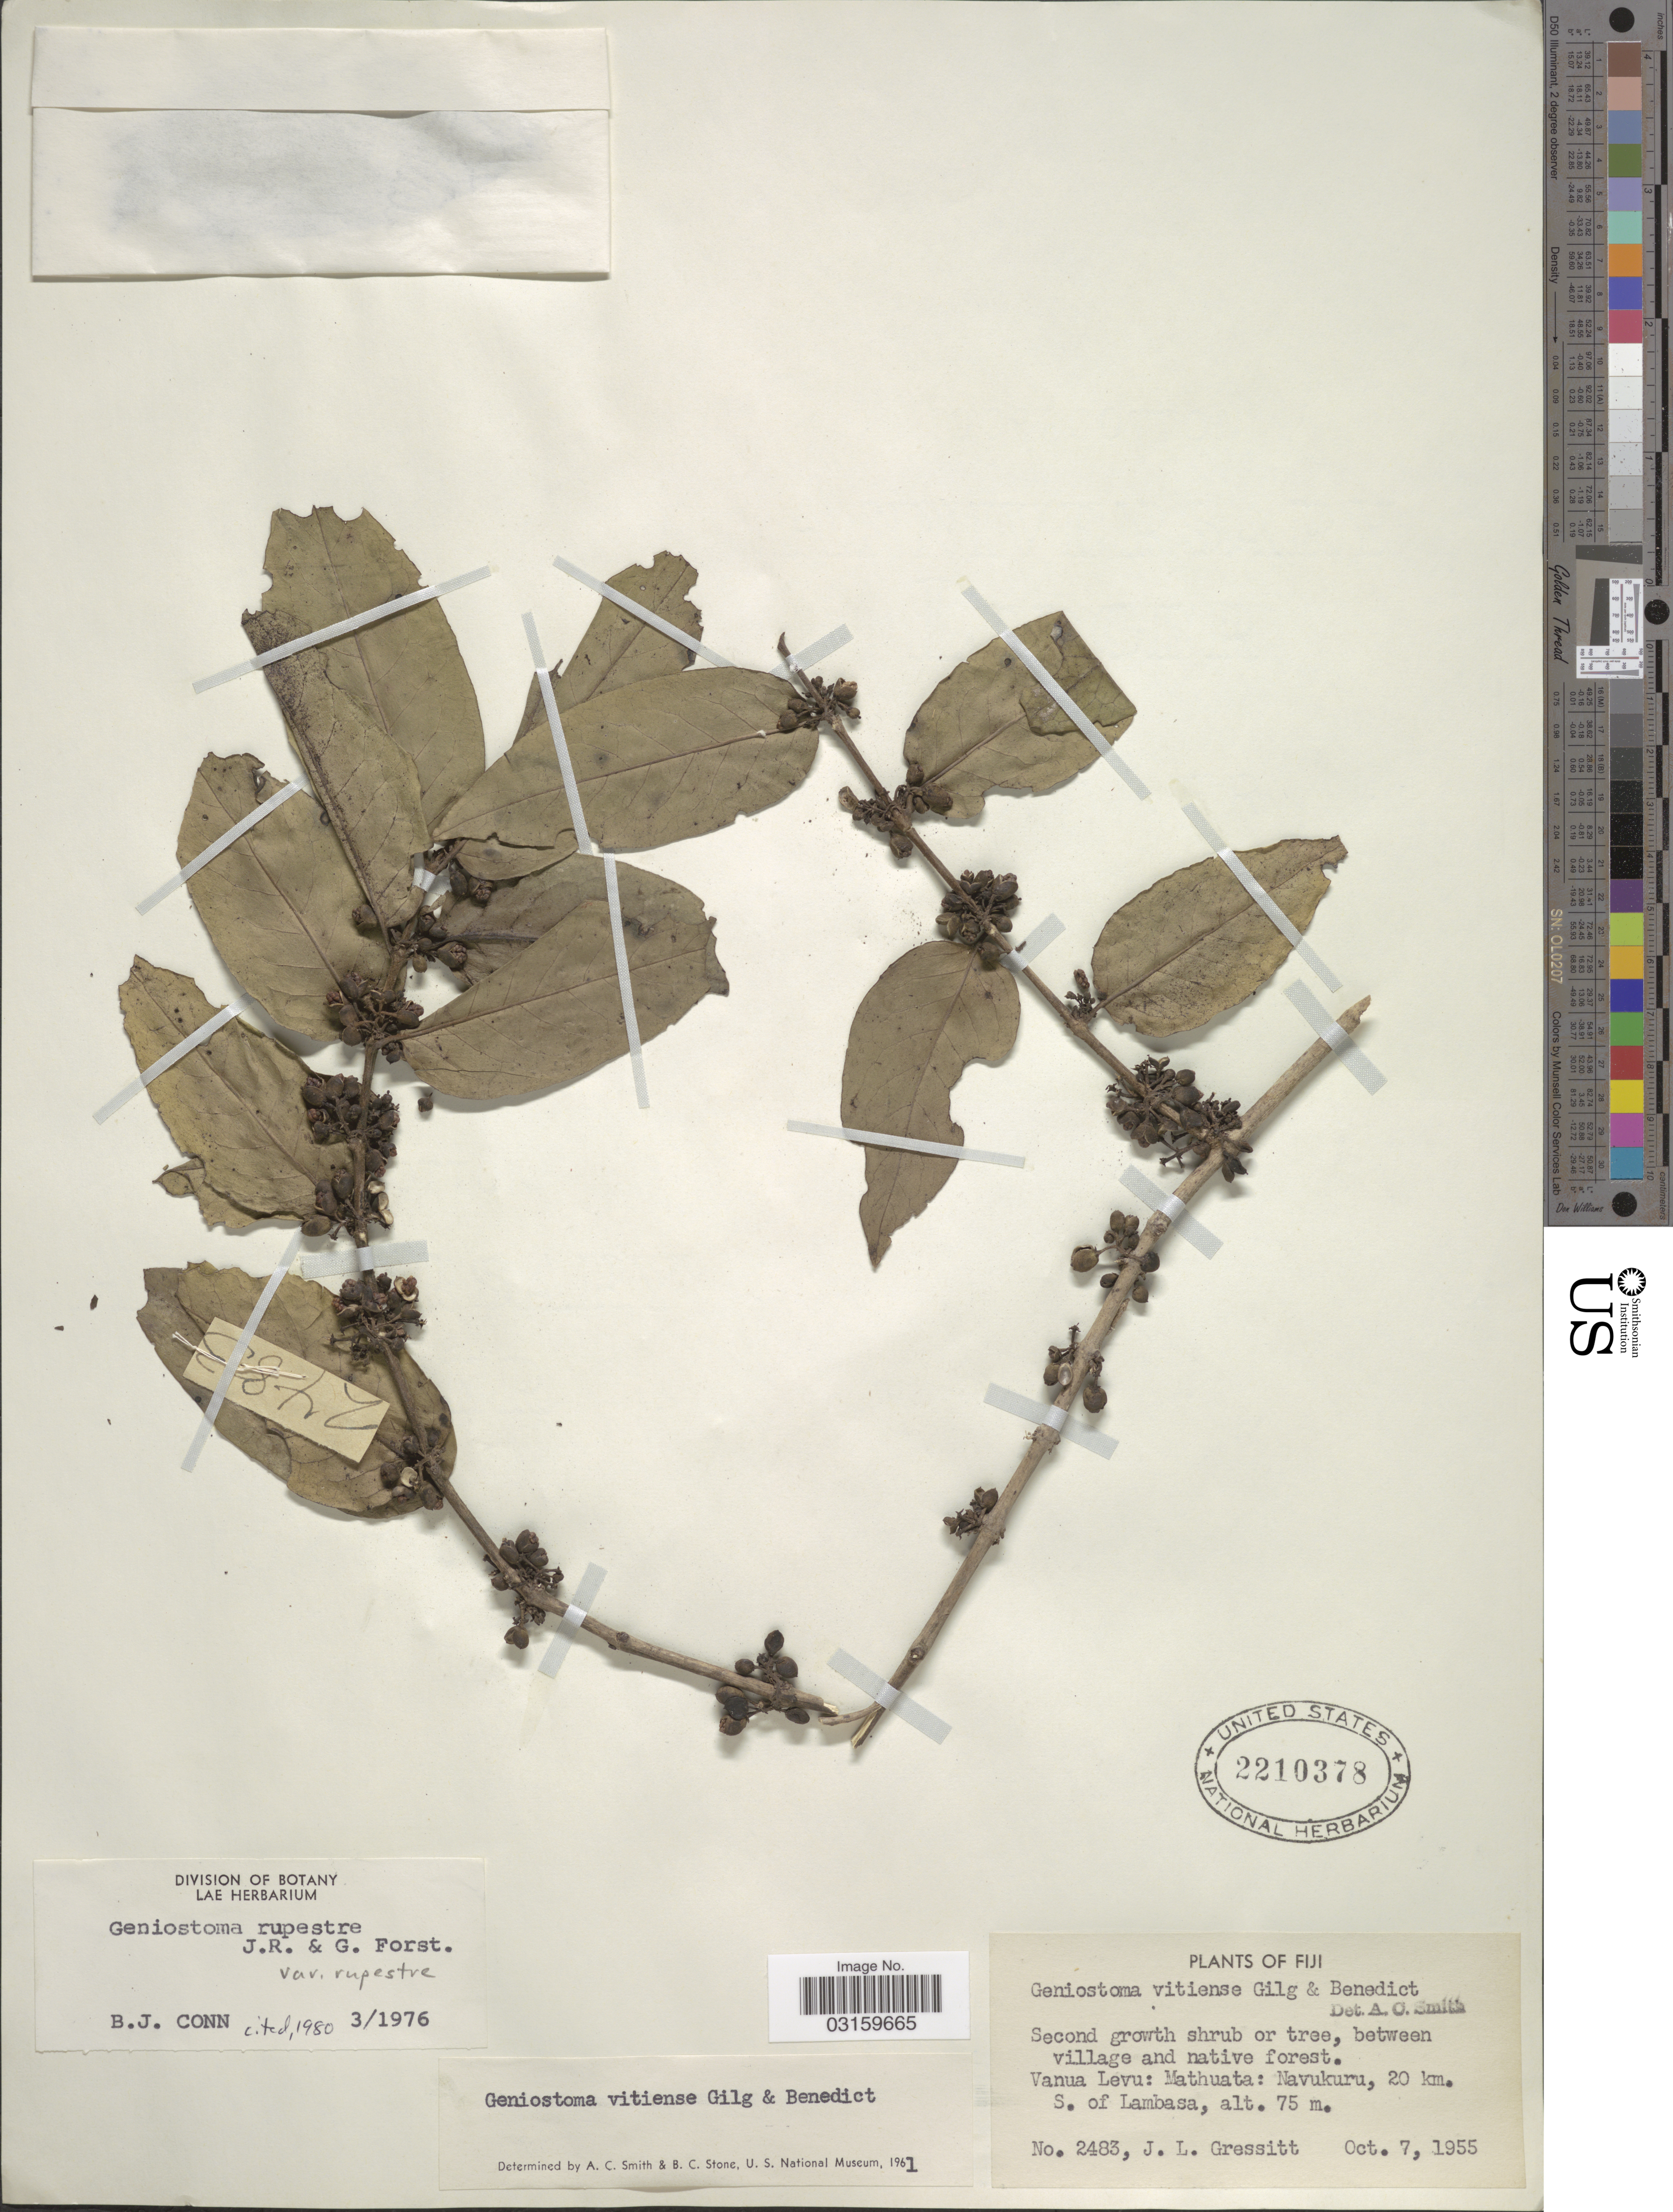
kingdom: Plantae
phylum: Tracheophyta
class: Magnoliopsida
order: Gentianales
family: Loganiaceae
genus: Geniostoma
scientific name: Geniostoma rupestre var. rupestre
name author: J.R. Forst. & G. Forst.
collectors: J. Gressitt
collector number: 2483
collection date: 1955-10-07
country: Fiji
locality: Vanua Levu: Mathuata: Navukuru, 20 km. S. of Lambasa.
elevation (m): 75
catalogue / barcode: US 2210378